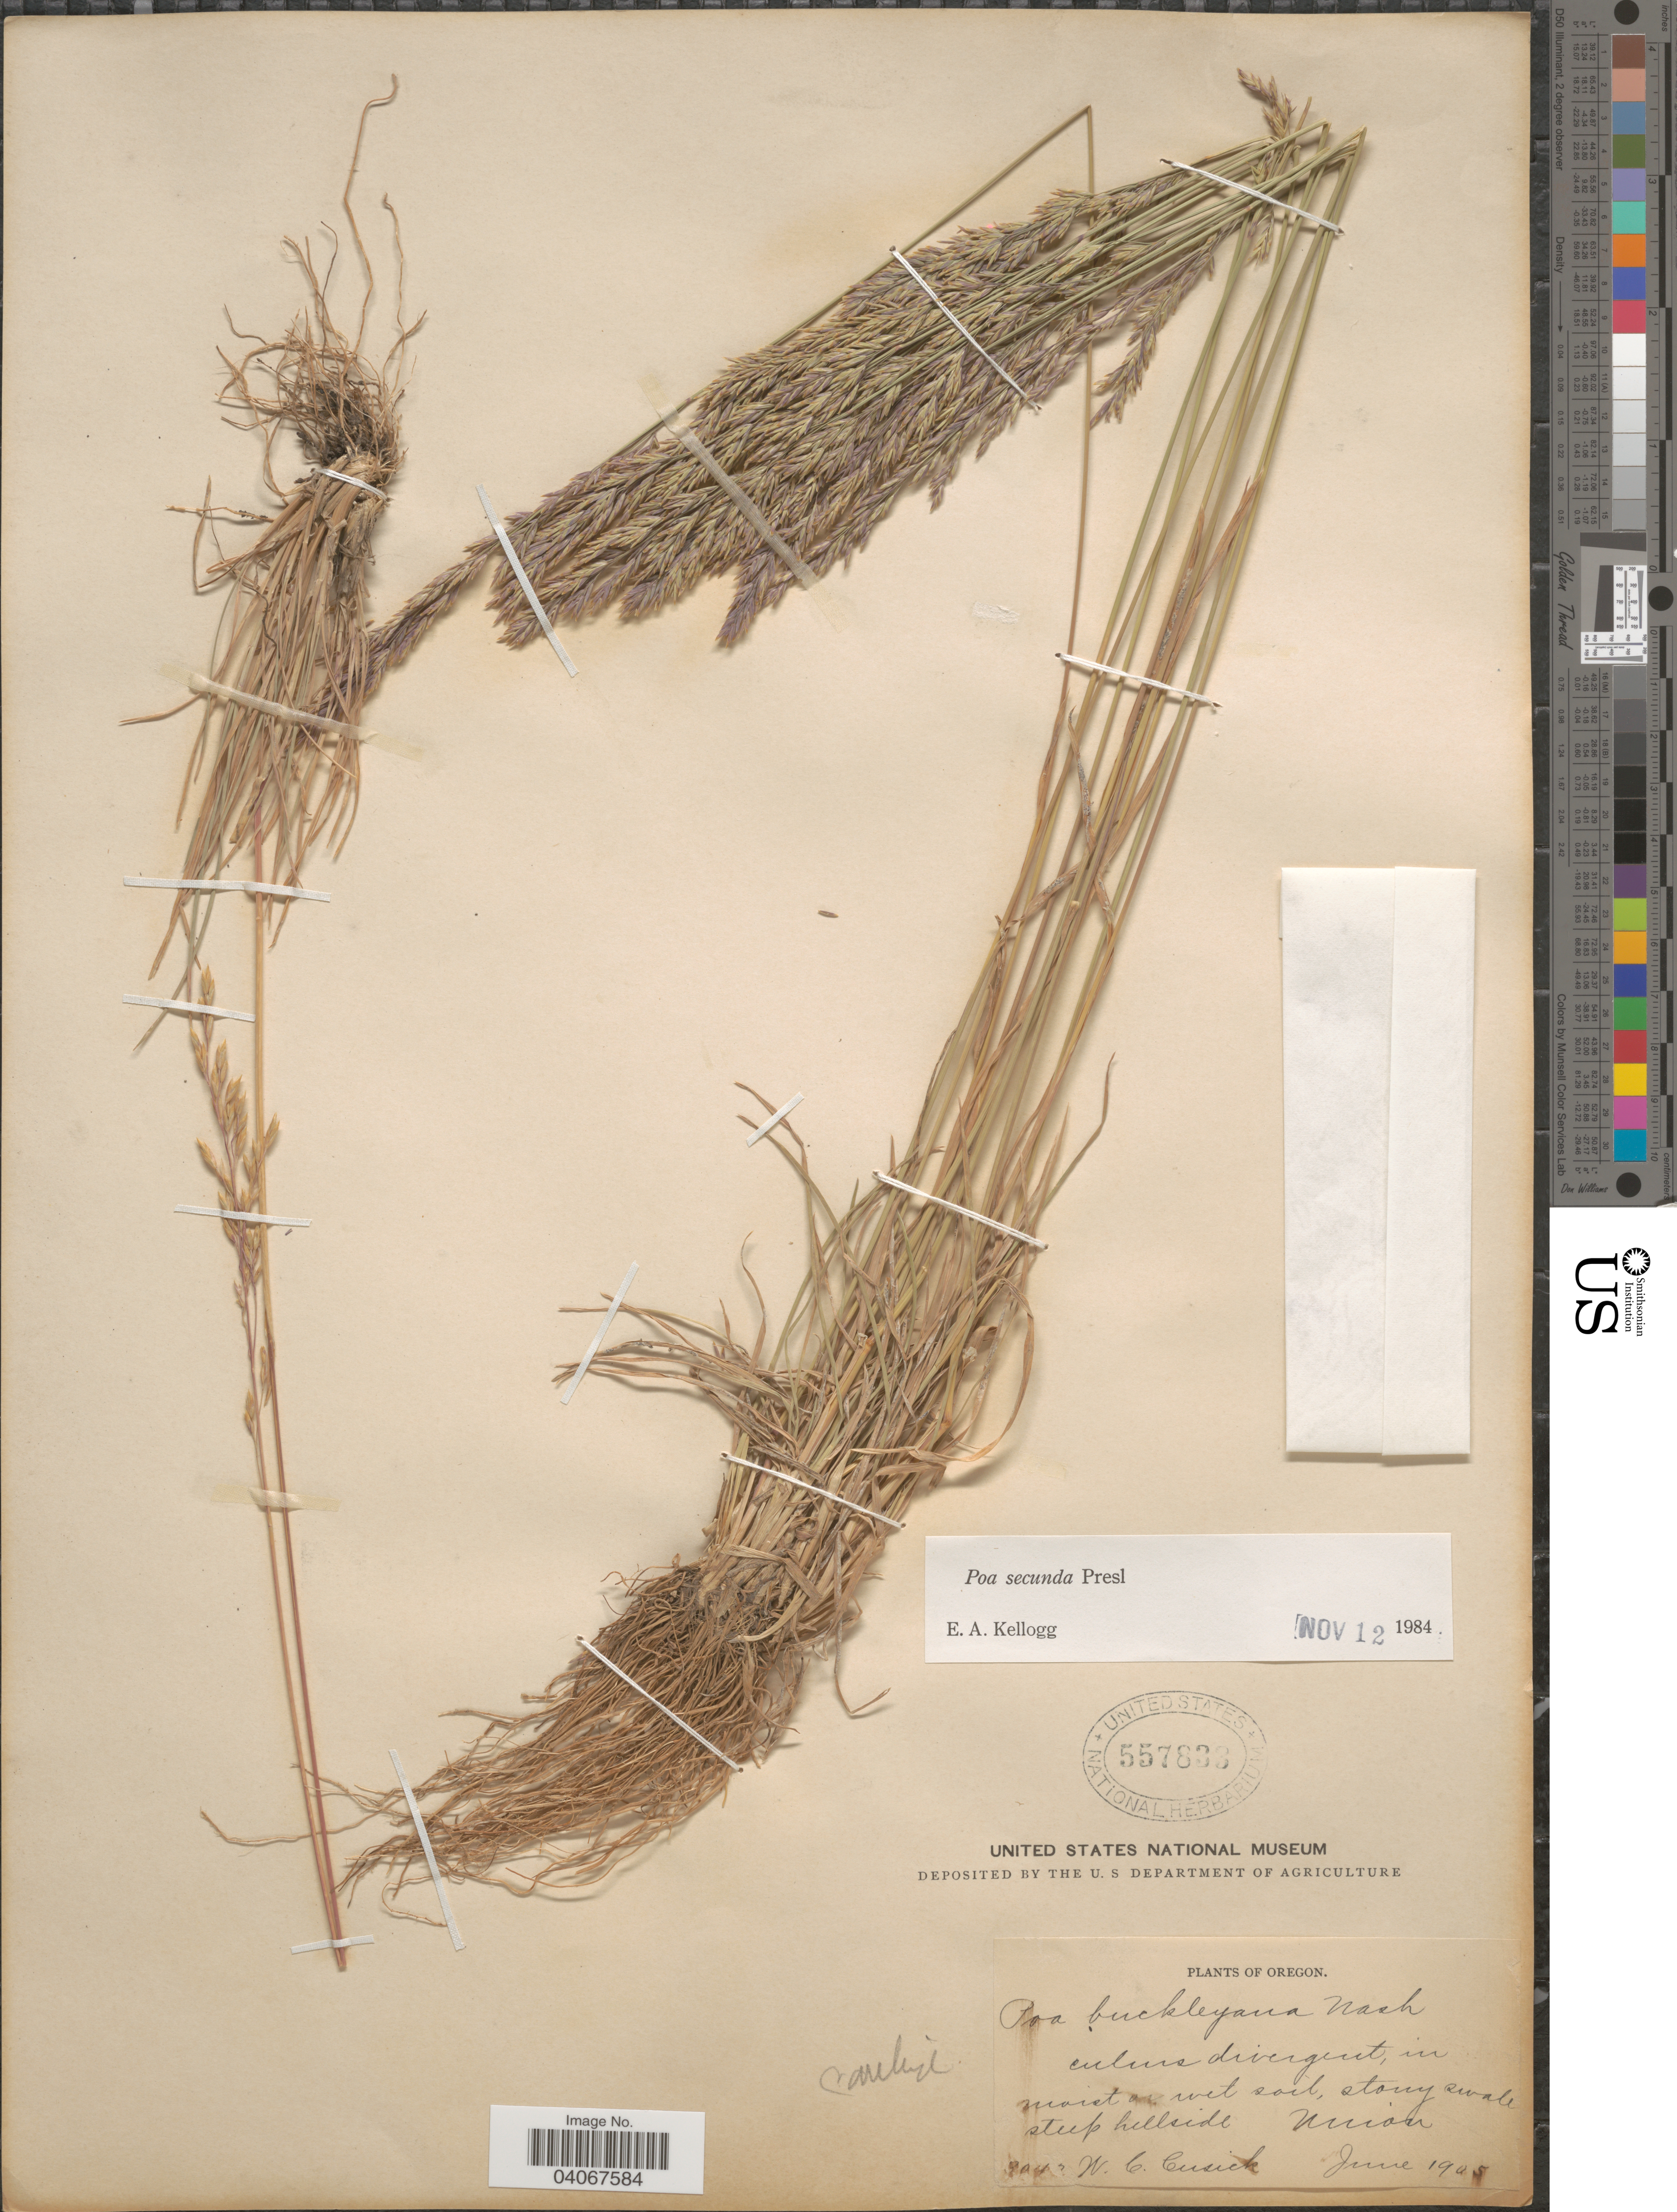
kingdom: Plantae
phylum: Tracheophyta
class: Liliopsida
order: Poales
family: Poaceae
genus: Poa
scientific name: Poa secunda subsp. secunda var. secunda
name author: J. Presl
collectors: W. C. Cusick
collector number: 3047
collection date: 1905-06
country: United States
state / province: Oregon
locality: Steep hillside. Union.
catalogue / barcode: US 557833